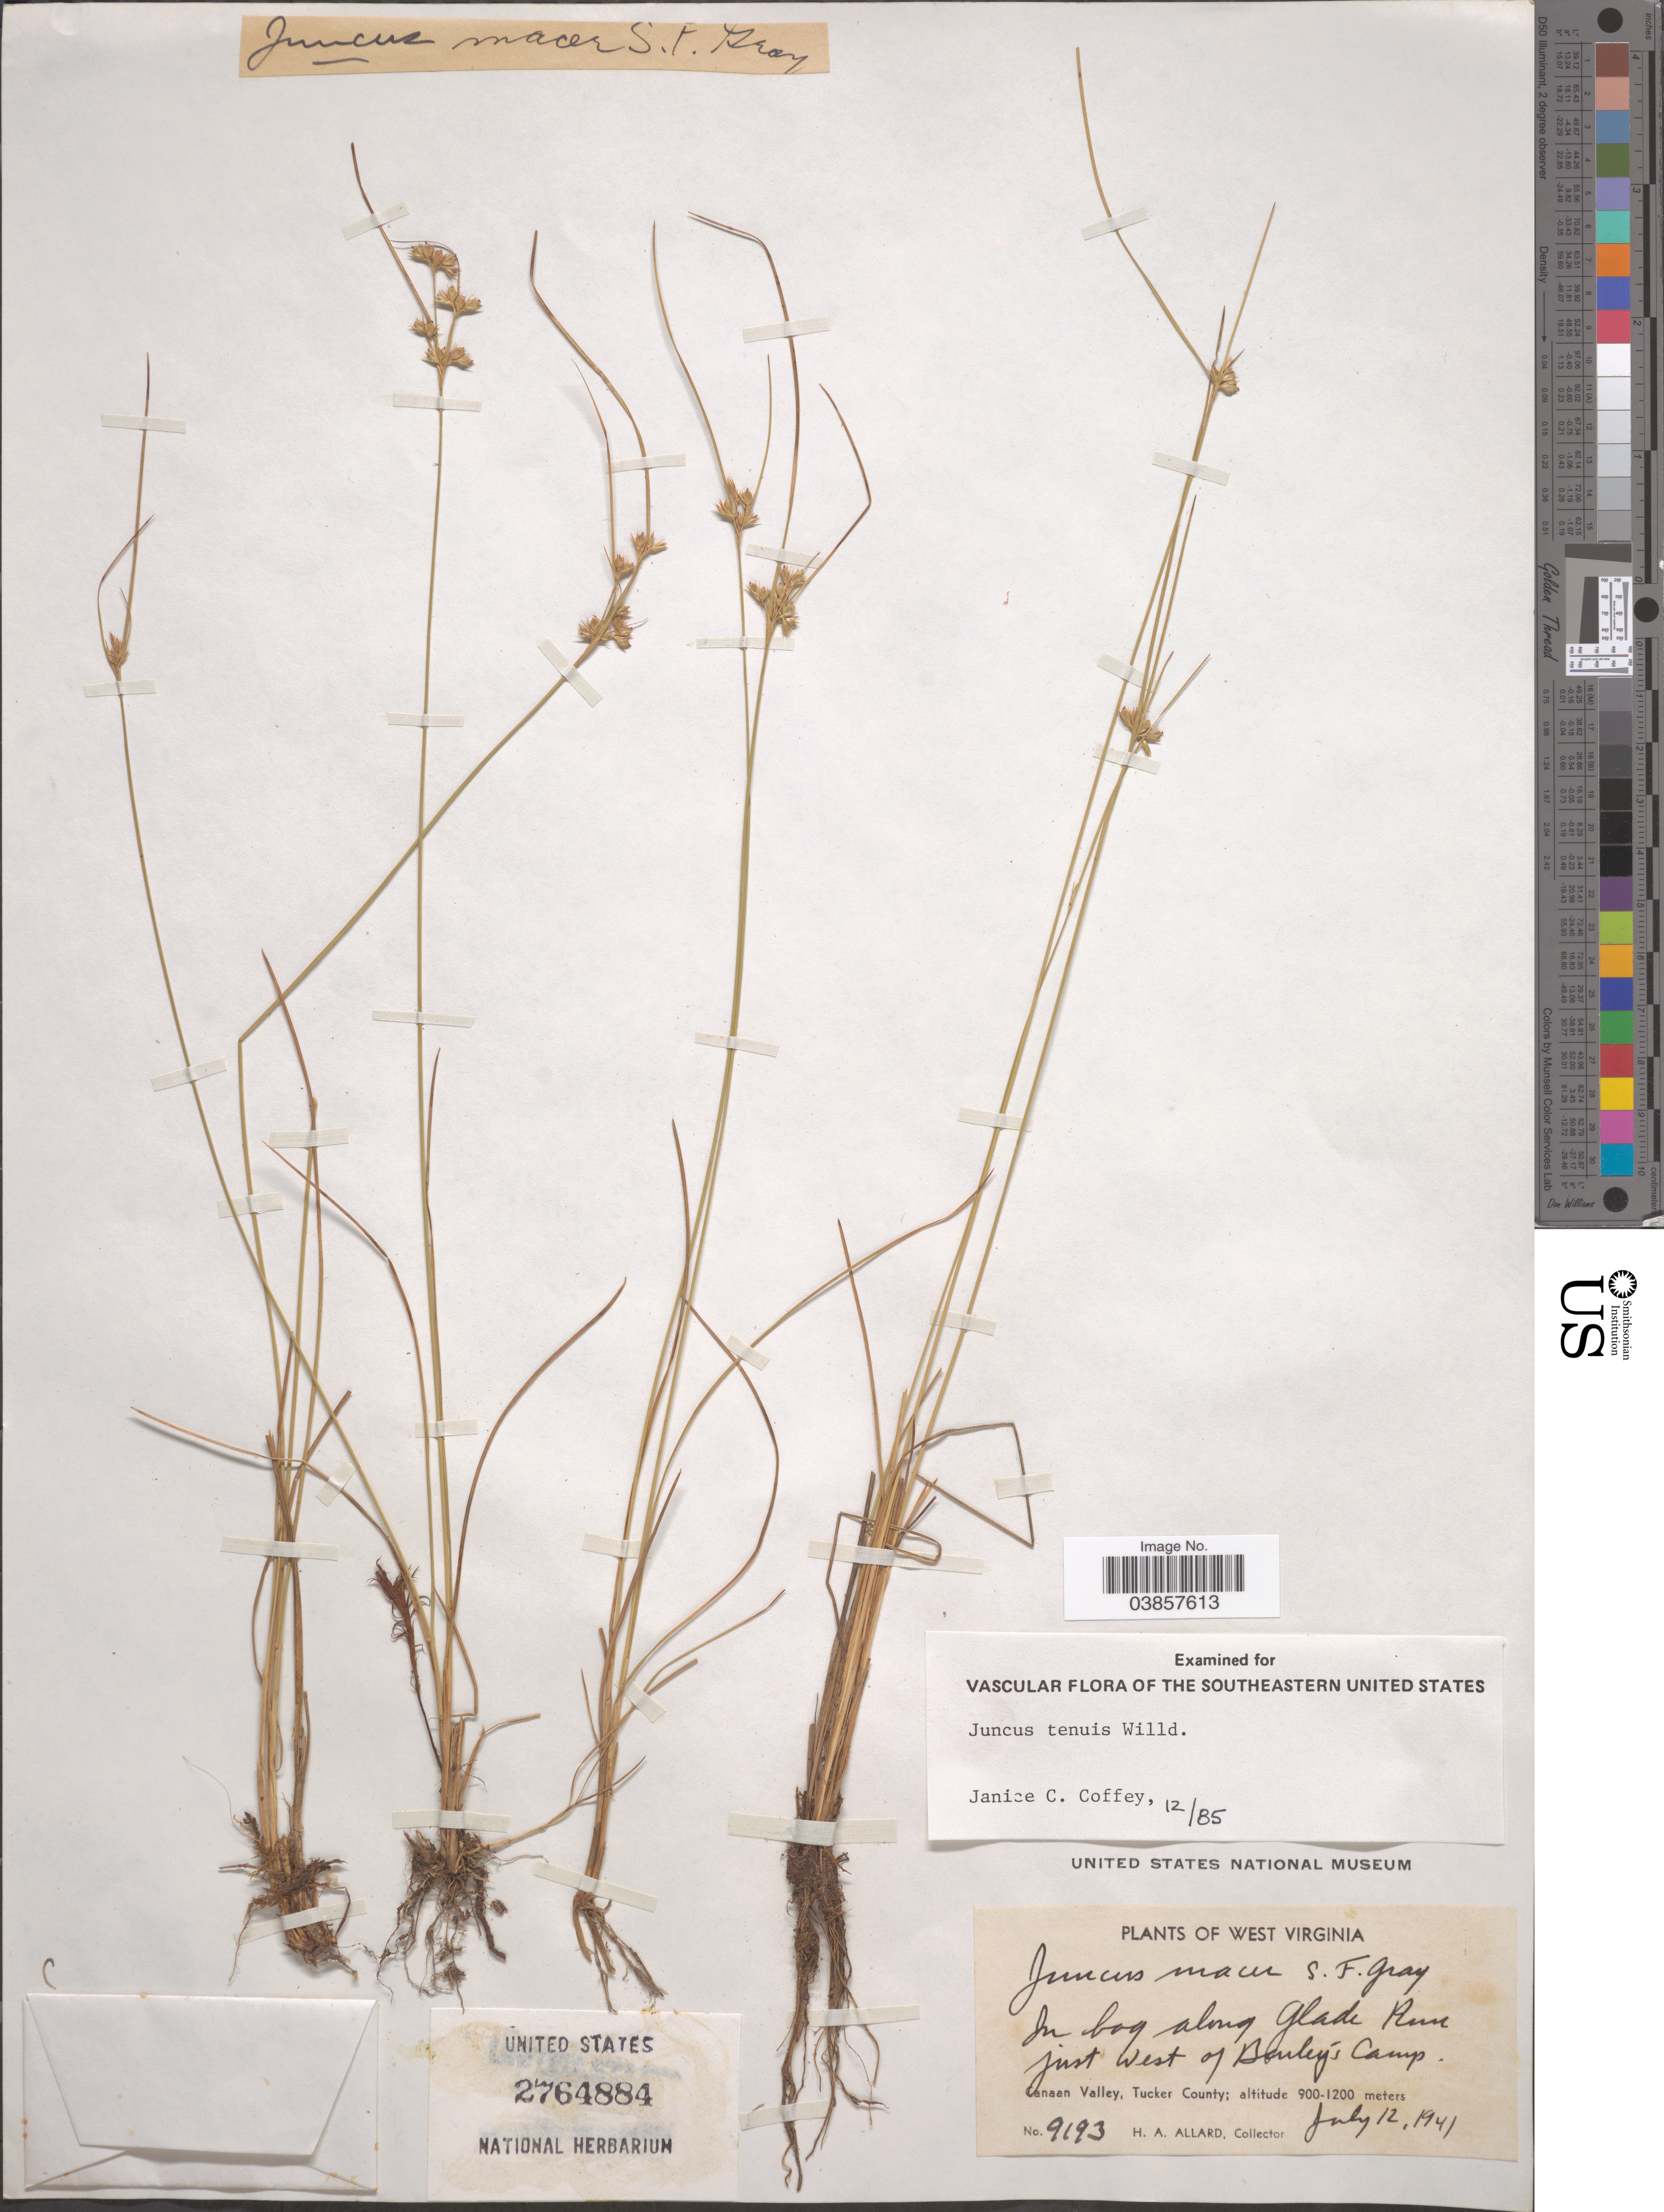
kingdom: Plantae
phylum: Tracheophyta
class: Liliopsida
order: Poales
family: Juncaceae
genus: Juncus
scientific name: Juncus tenuis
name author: Willd.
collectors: H. A. Allard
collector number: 9193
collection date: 1941-07-12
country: United States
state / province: West Virginia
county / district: Tucker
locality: Along Glade Run just west of Burley's Camp. Canaan Valley, Tucker County.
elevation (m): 900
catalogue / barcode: US 2764884